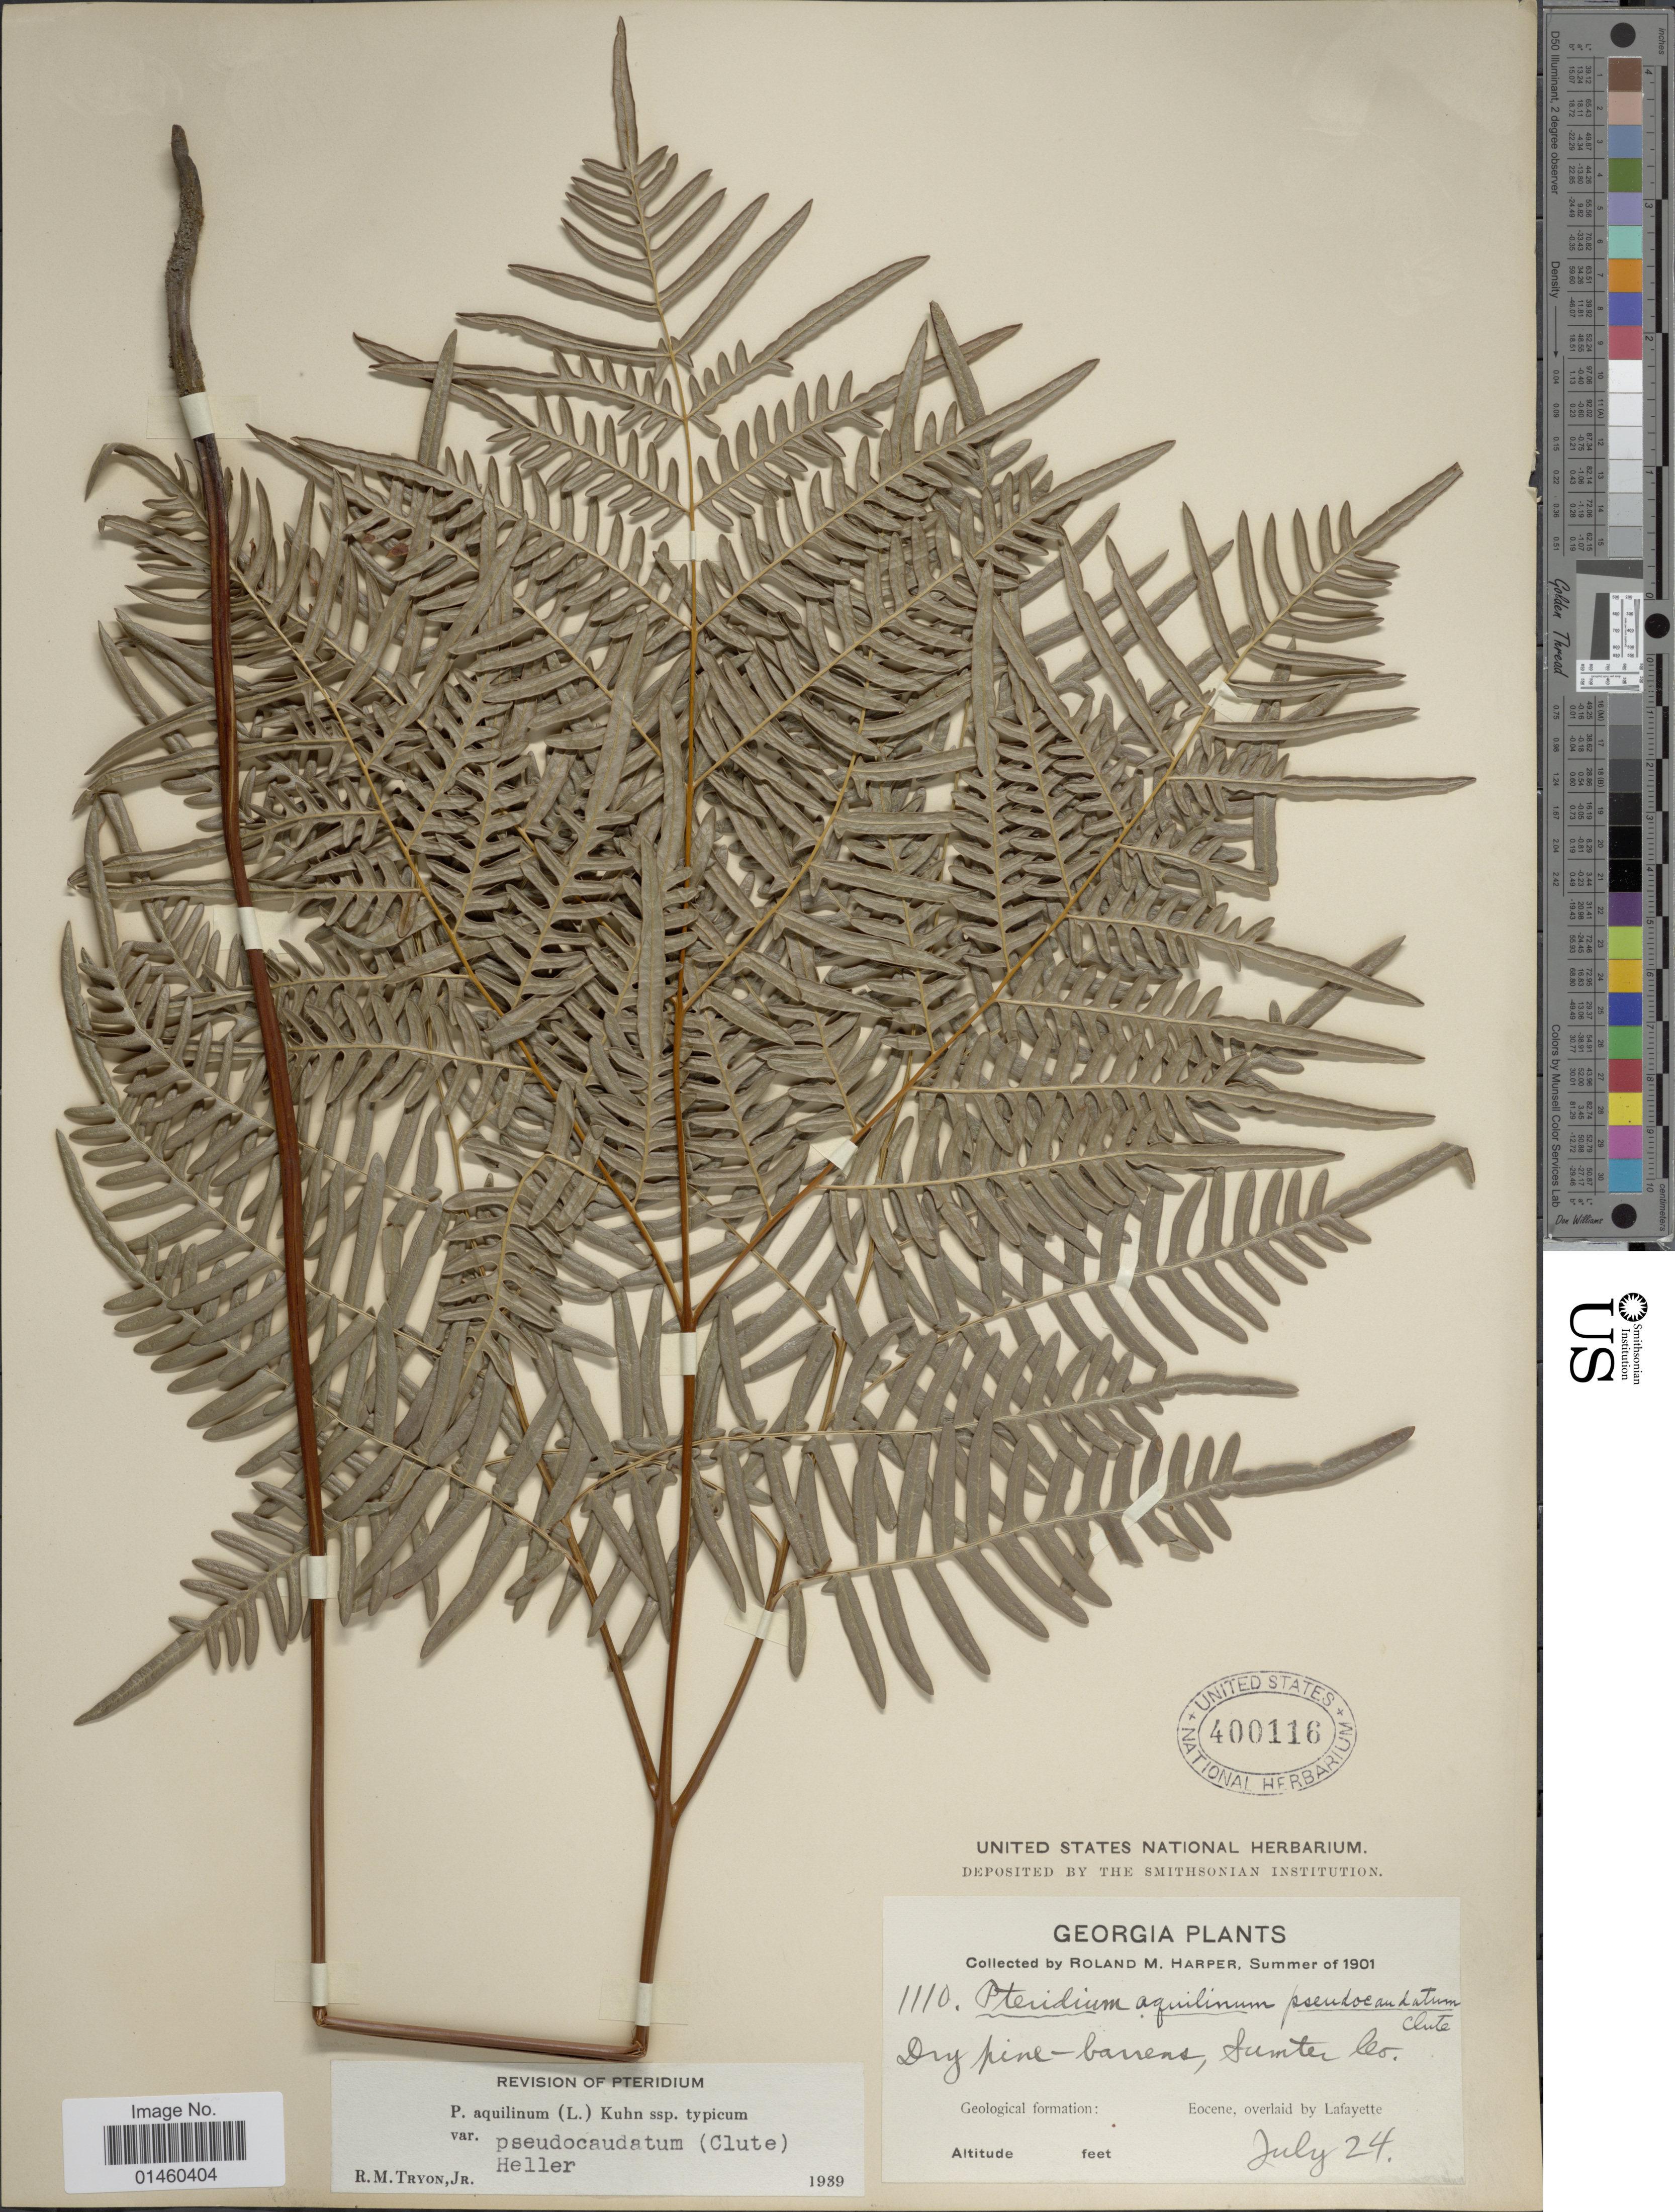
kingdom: Plantae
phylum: Tracheophyta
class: Polypodiopsida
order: Polypodiales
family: Dennstaedtiaceae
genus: Pteridium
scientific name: Pteridium aquilinum var. pseudocaudatum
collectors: R. M. Harper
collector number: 1110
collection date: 1901-07-24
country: United States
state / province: Georgia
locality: Dry pine-barrens, Sumter Co., Eocene, overlaid by Lafayette.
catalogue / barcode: US 400116